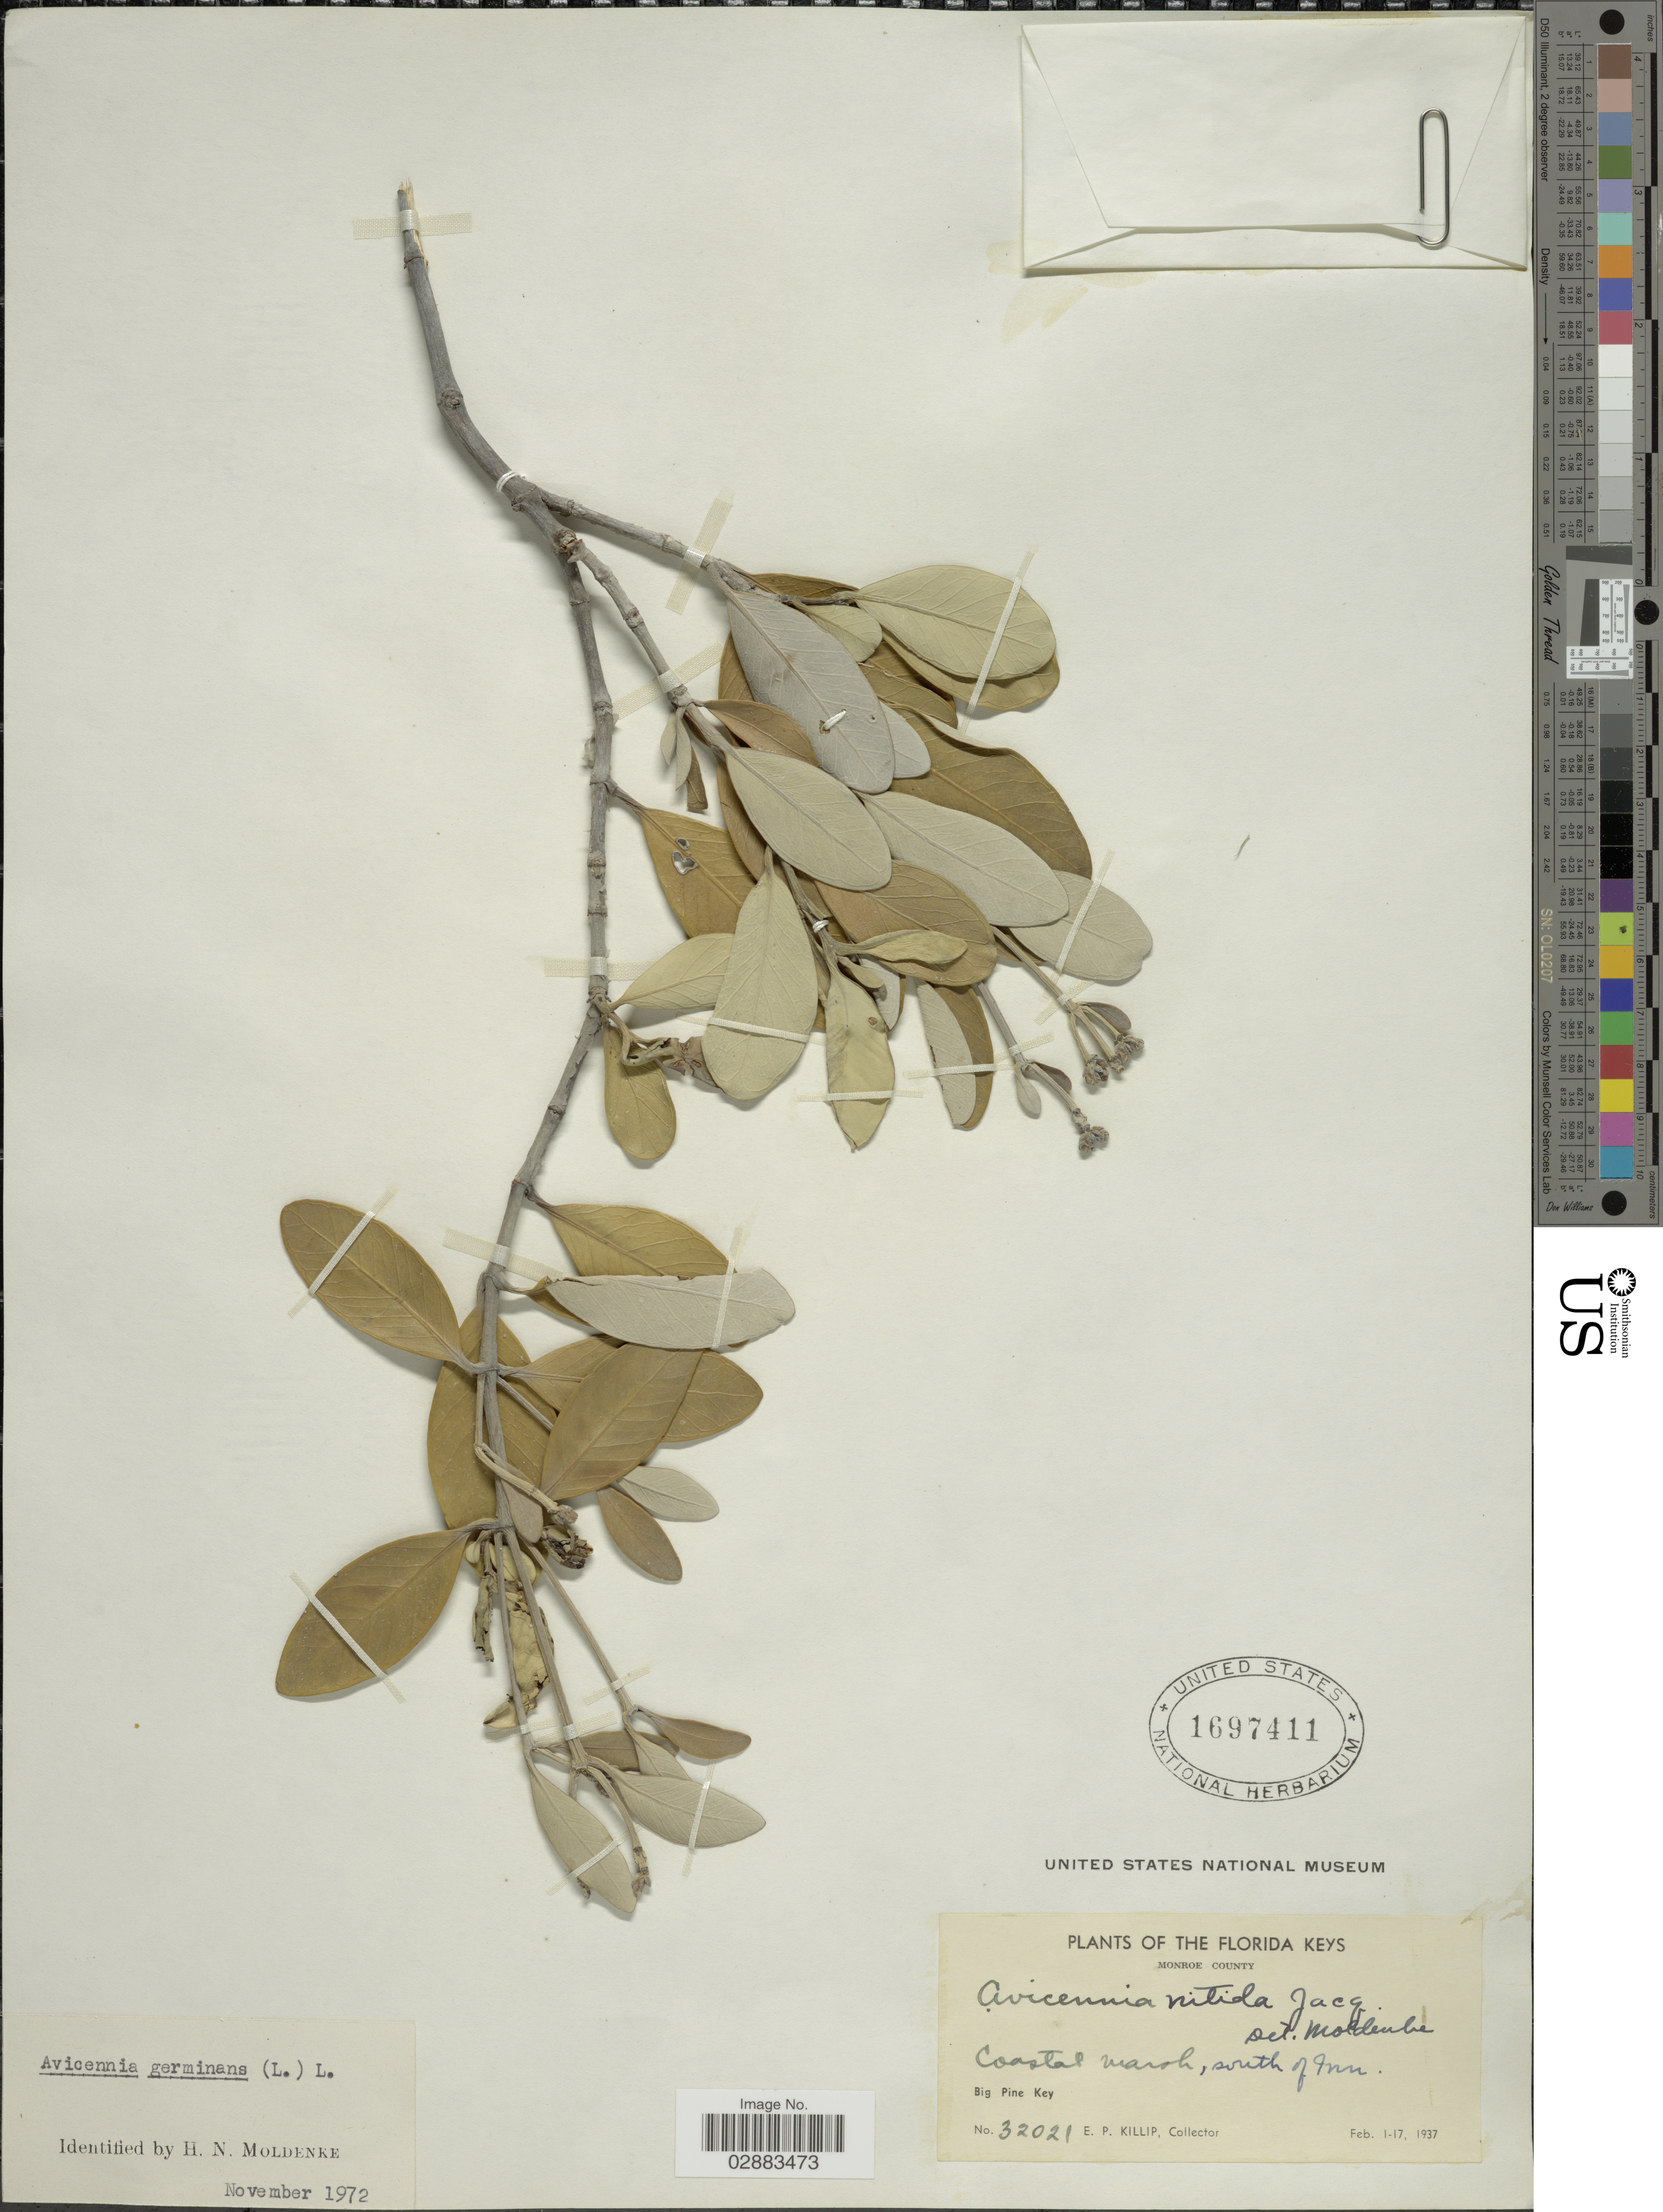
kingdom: Plantae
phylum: Tracheophyta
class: Magnoliopsida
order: Lamiales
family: Acanthaceae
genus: Avicennia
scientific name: Avicennia germinans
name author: (L.) L.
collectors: E. P. Killip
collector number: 32021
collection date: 1937-02-01/1937-02-17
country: United States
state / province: Florida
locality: Florida Keys. Monroe County. Coastal marsh, south of Inn. Big Pine Key.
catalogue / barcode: US 1697411